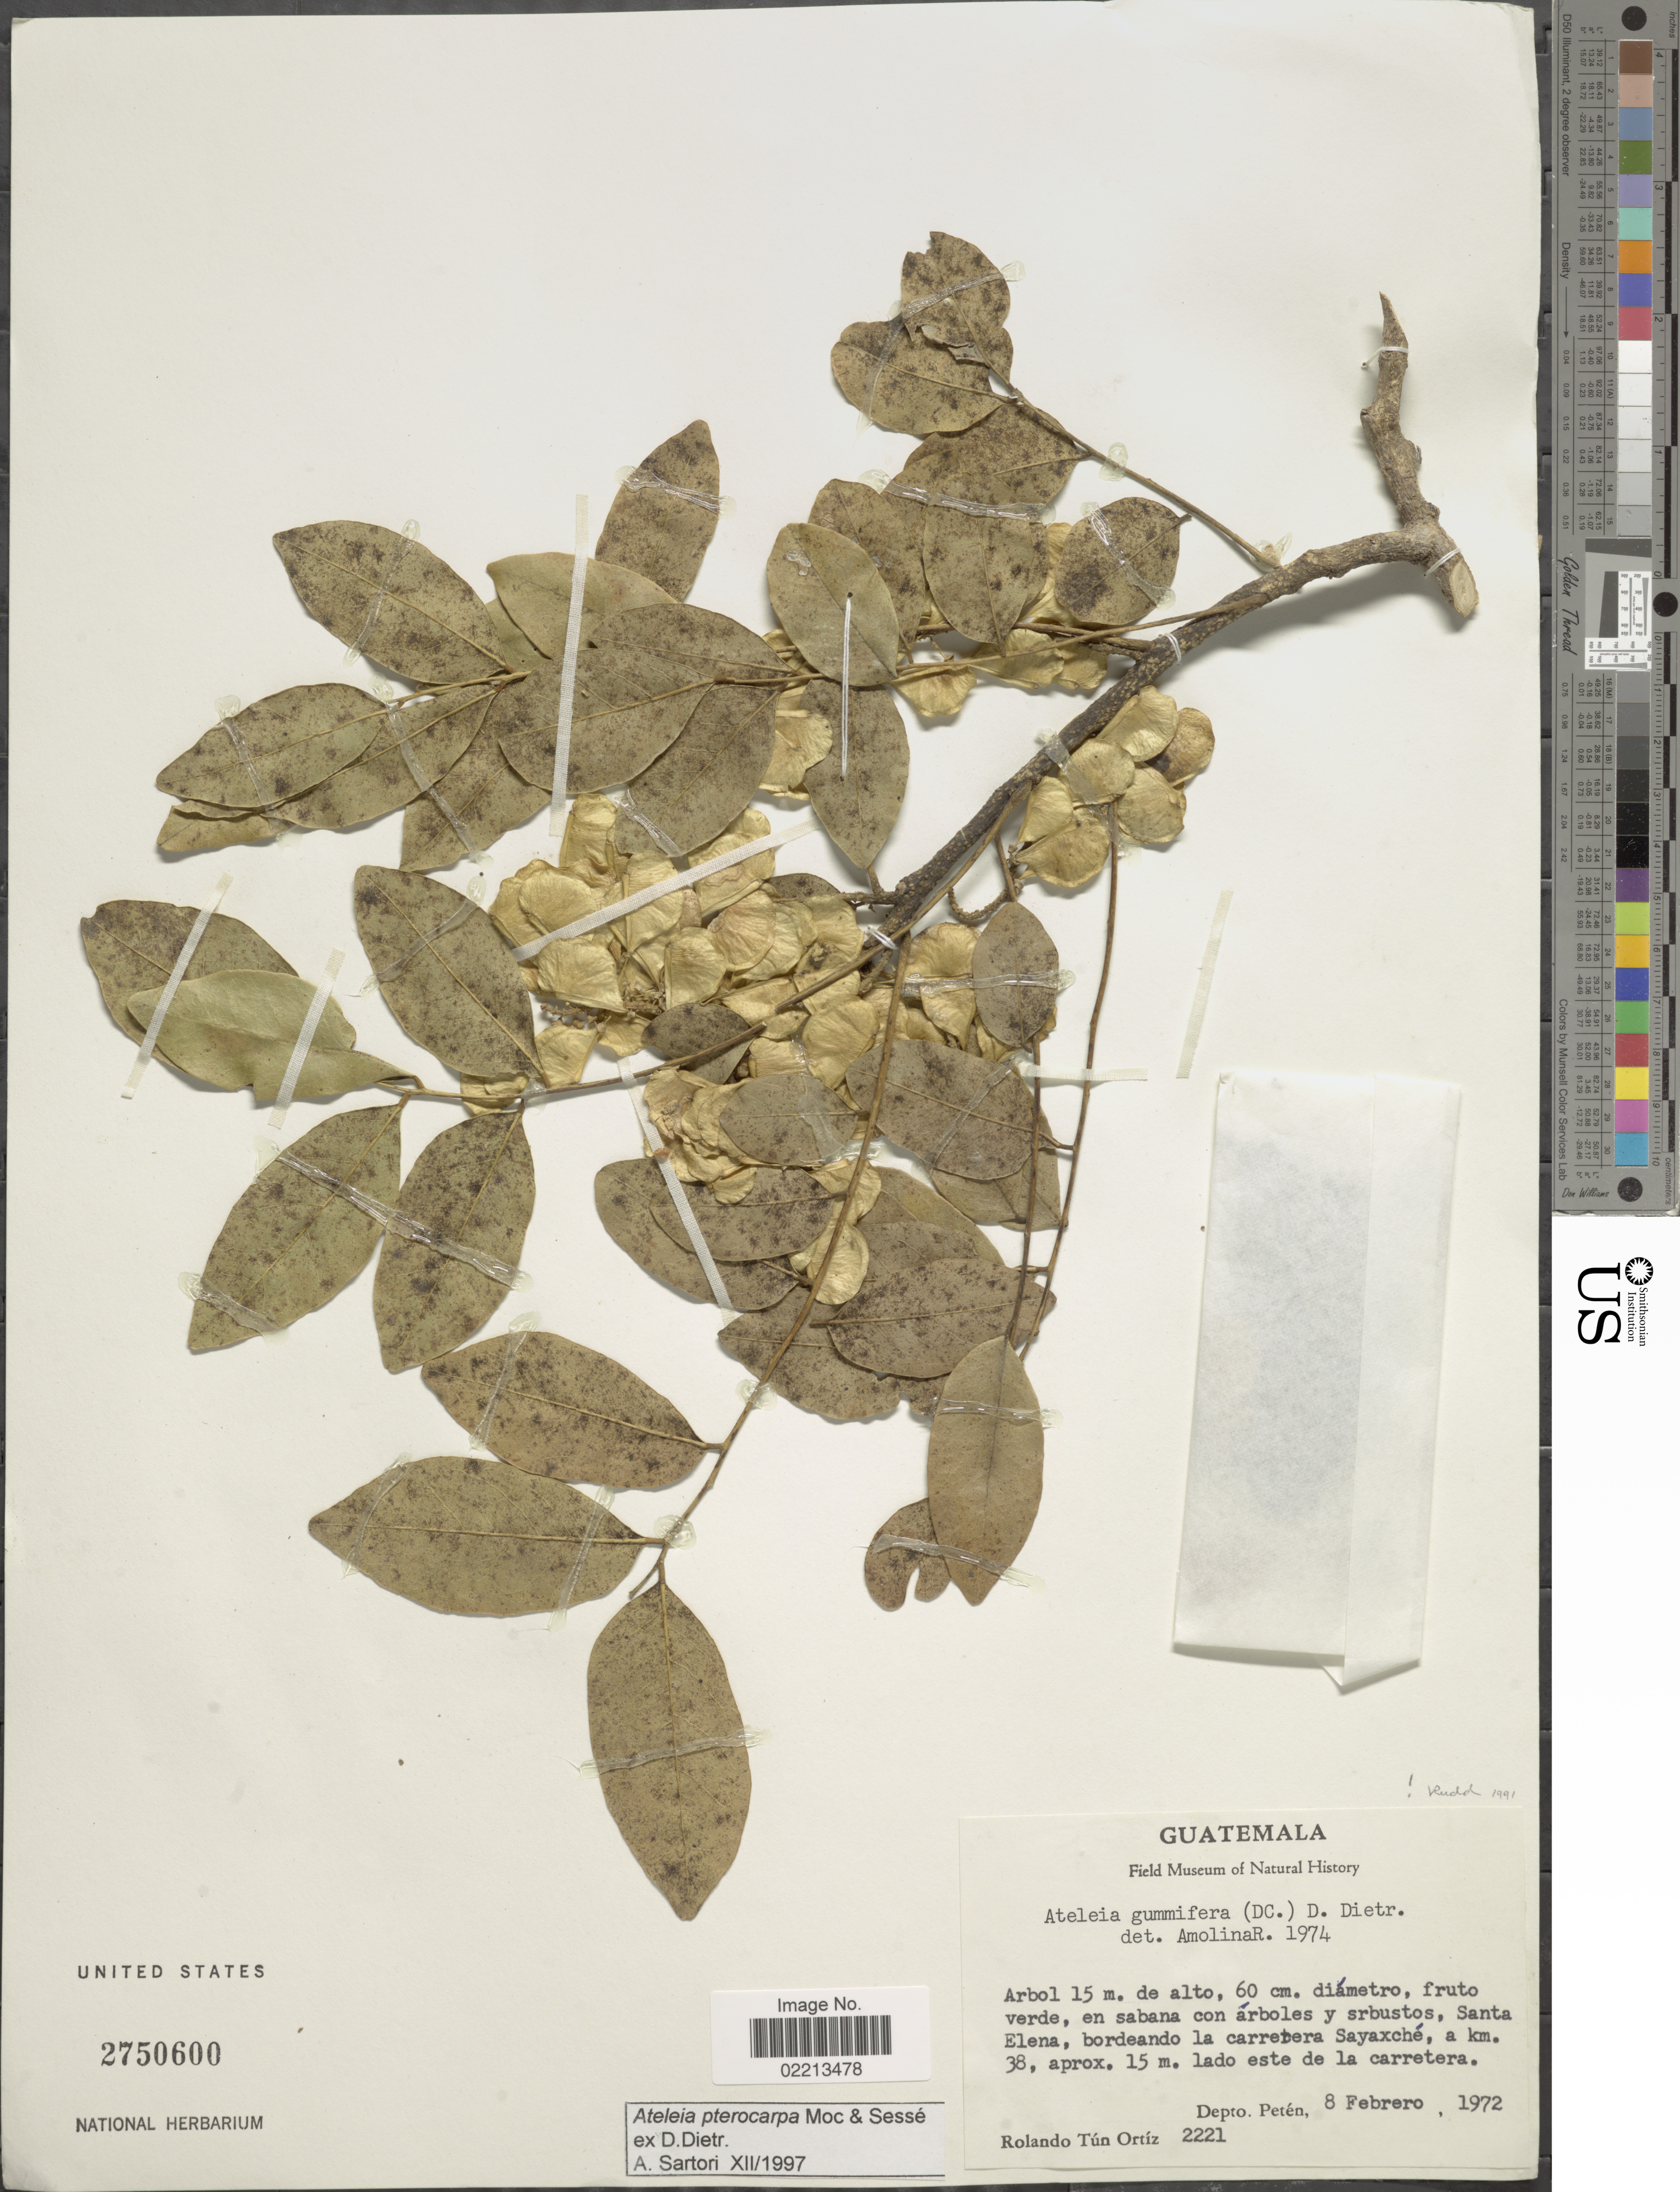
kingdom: Plantae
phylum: Tracheophyta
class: Magnoliopsida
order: Fabales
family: Fabaceae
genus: Ateleia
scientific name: Ateleia pterocarpa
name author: Moc. & Sessé ex D. Dietr.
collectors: R. Tún Ortíz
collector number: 2221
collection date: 1972-02-08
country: Guatemala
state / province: El Petén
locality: Santa Elena, bordeando la carretera Sayaxche, a km. 38, aprox, 15m. lado este de la carretera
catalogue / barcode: US 2750600